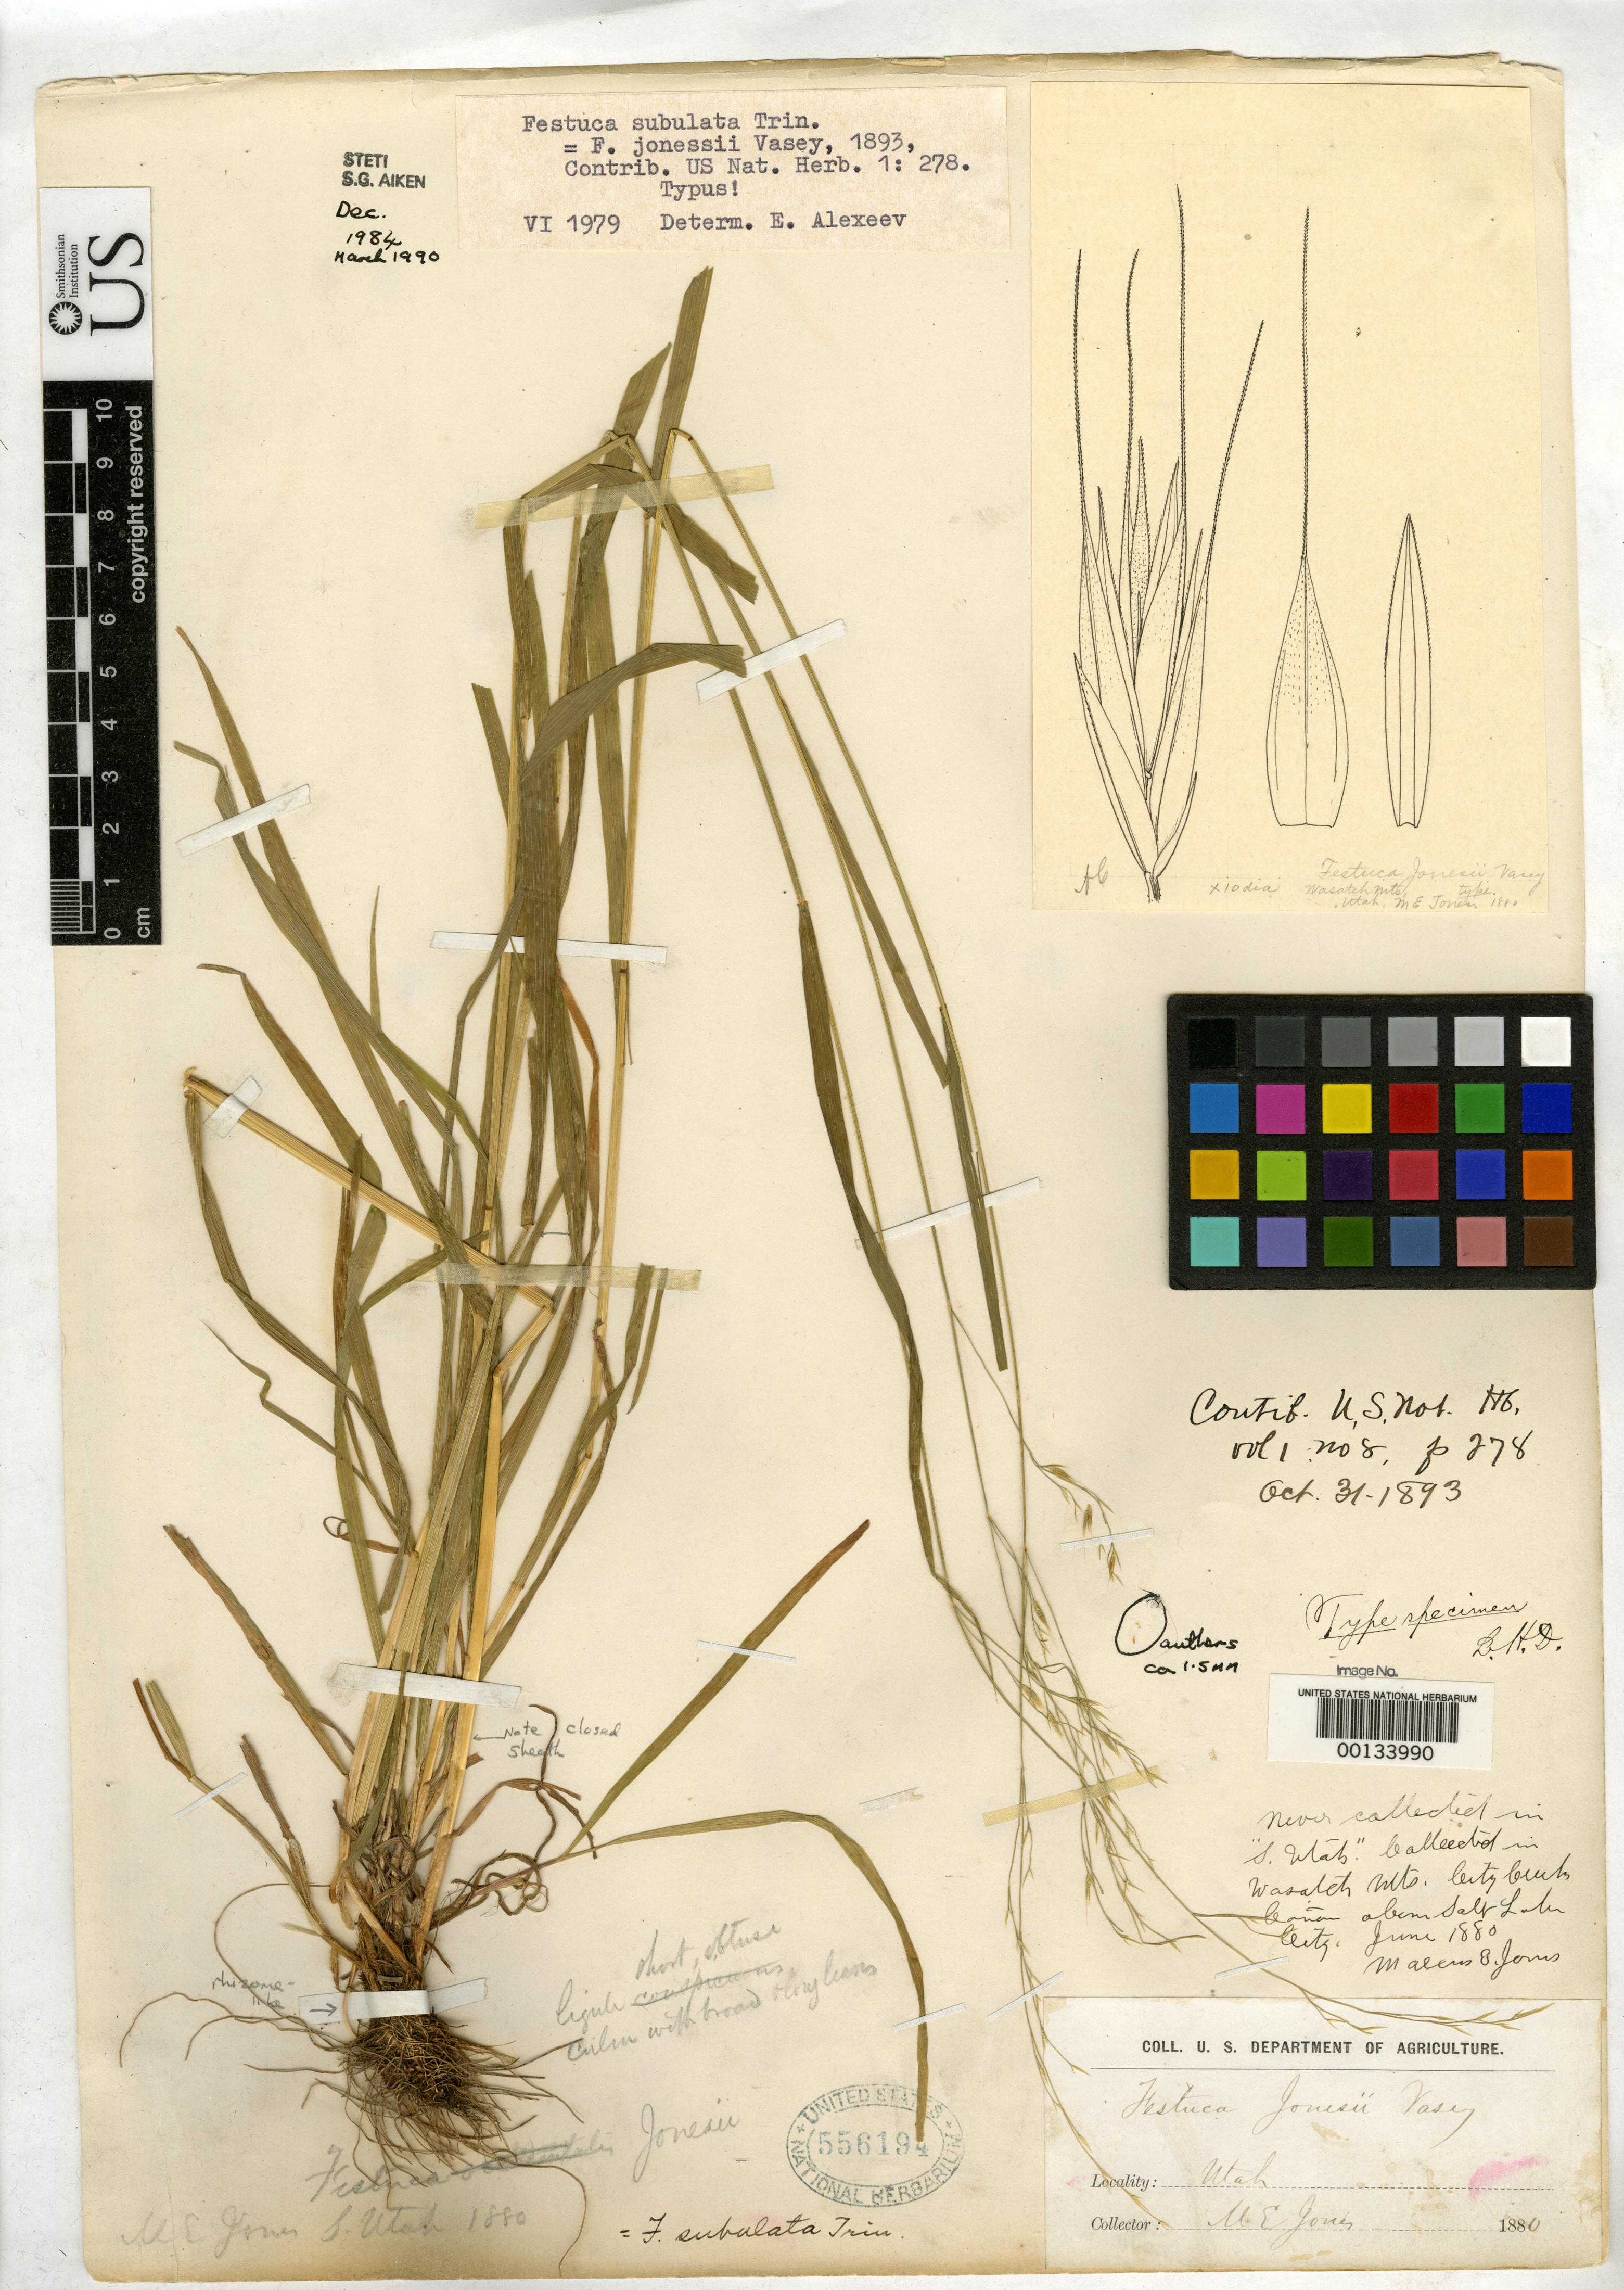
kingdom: Plantae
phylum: Tracheophyta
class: Liliopsida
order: Poales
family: Poaceae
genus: Festuca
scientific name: Festuca jonesii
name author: Vasey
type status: Holotype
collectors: M. E. Jones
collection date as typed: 1880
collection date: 1880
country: United States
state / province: Utah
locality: Southern.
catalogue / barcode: US 556194